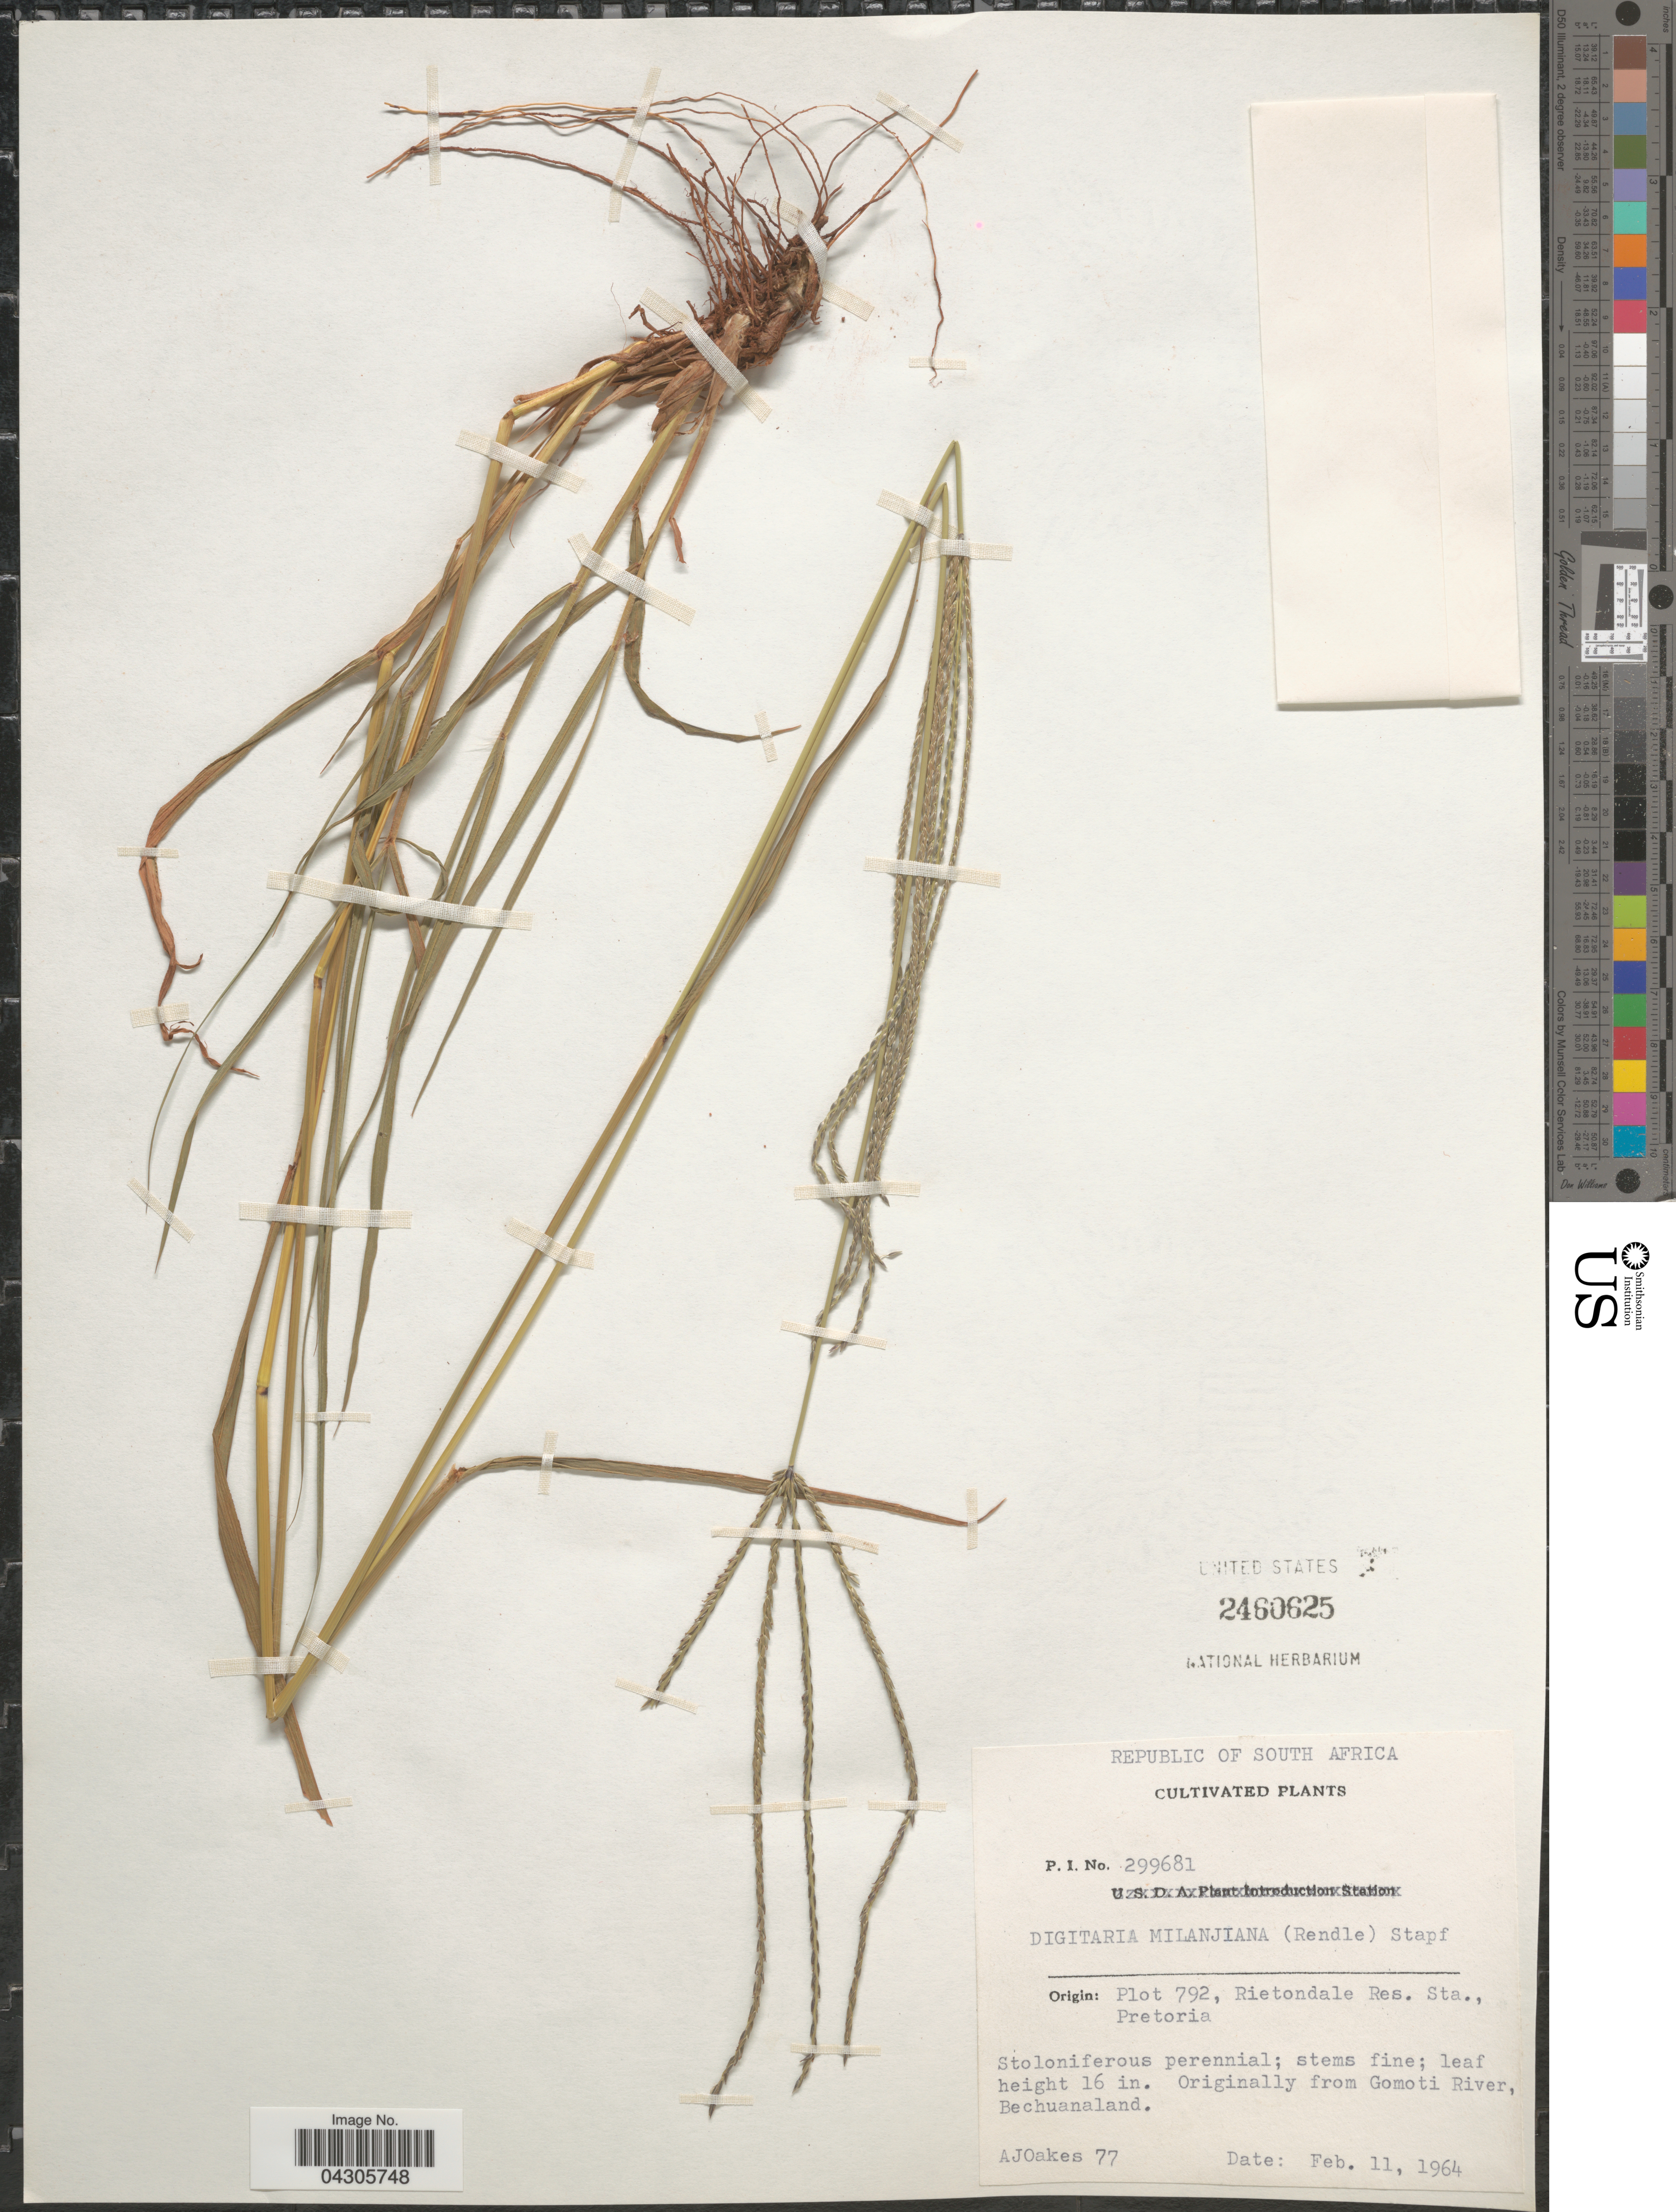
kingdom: Plantae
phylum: Tracheophyta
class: Liliopsida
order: Poales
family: Poaceae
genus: Digitaria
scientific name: Digitaria milanjiana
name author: (Rendle) Stapf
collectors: A. Oakes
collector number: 77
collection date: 1964-02-11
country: South Africa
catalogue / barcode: US 2460625